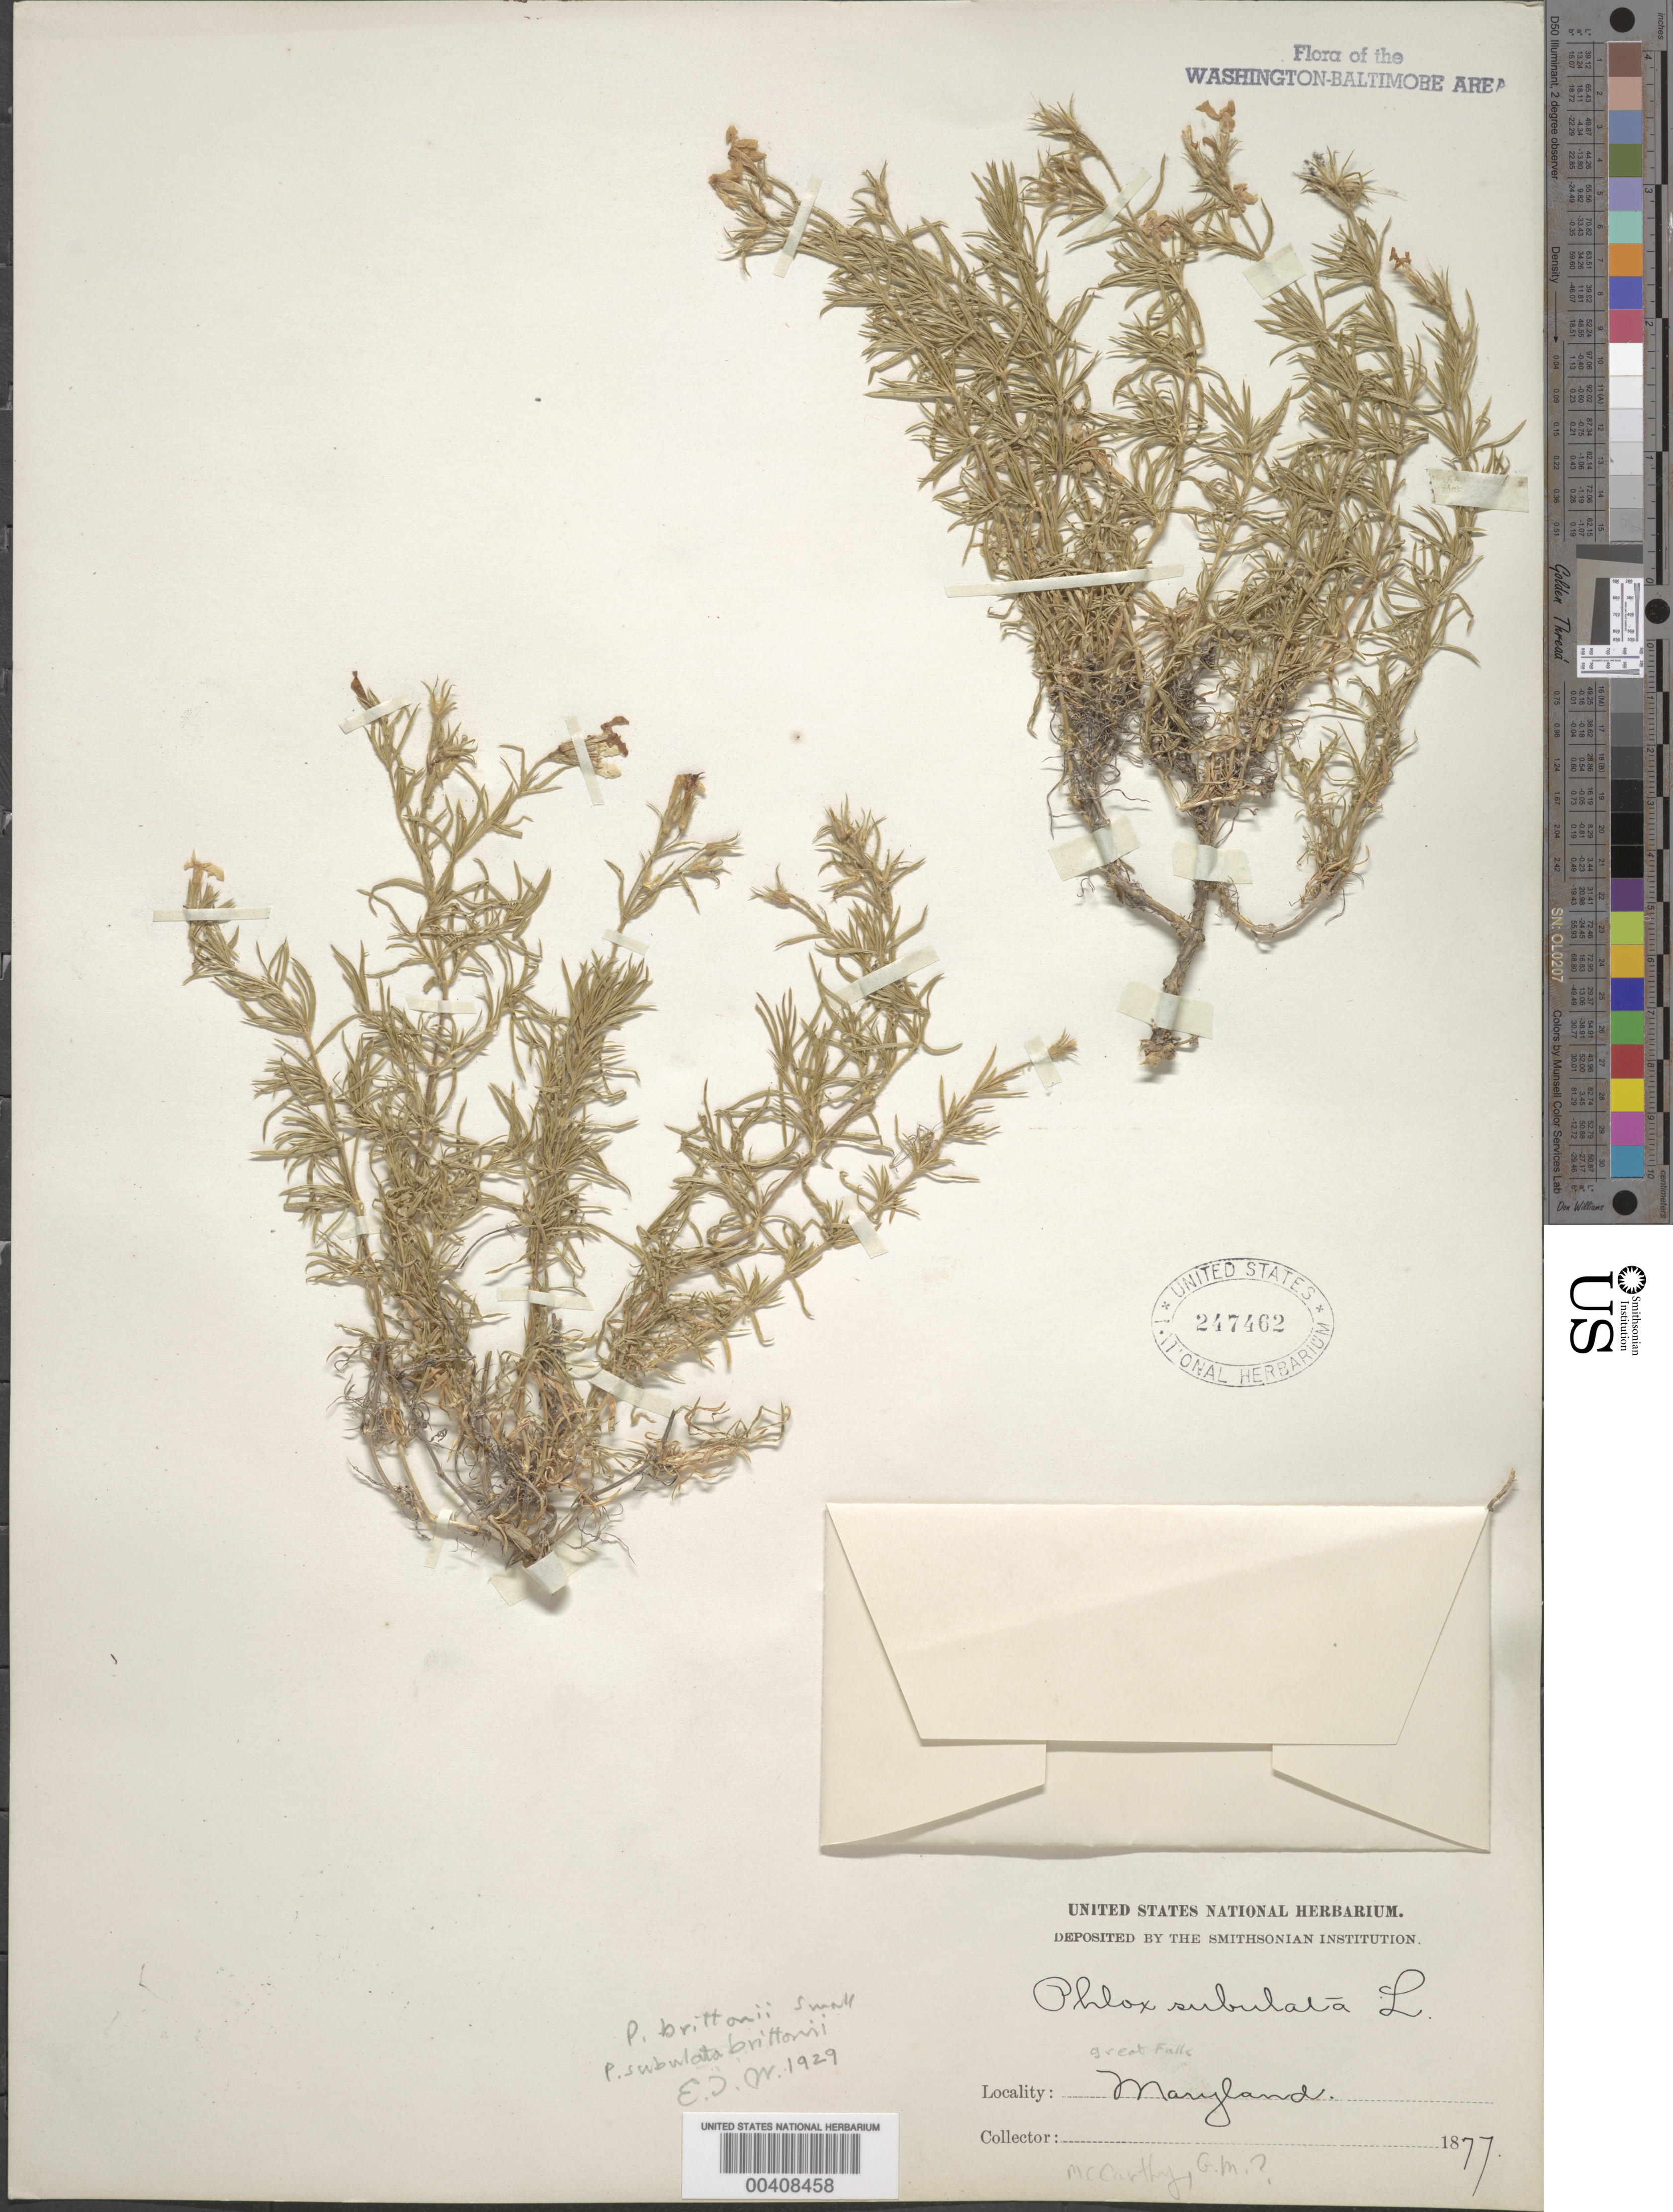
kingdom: Plantae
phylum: Tracheophyta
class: Magnoliopsida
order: Ericales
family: Polemoniaceae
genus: Phlox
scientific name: Phlox subulata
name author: L.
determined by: Wherry, E. T.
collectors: G. M. McCarthy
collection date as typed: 1877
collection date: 1877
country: United States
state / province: Maryland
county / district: Montgomery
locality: Great Falls C. & O. Canal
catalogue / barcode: US 247462